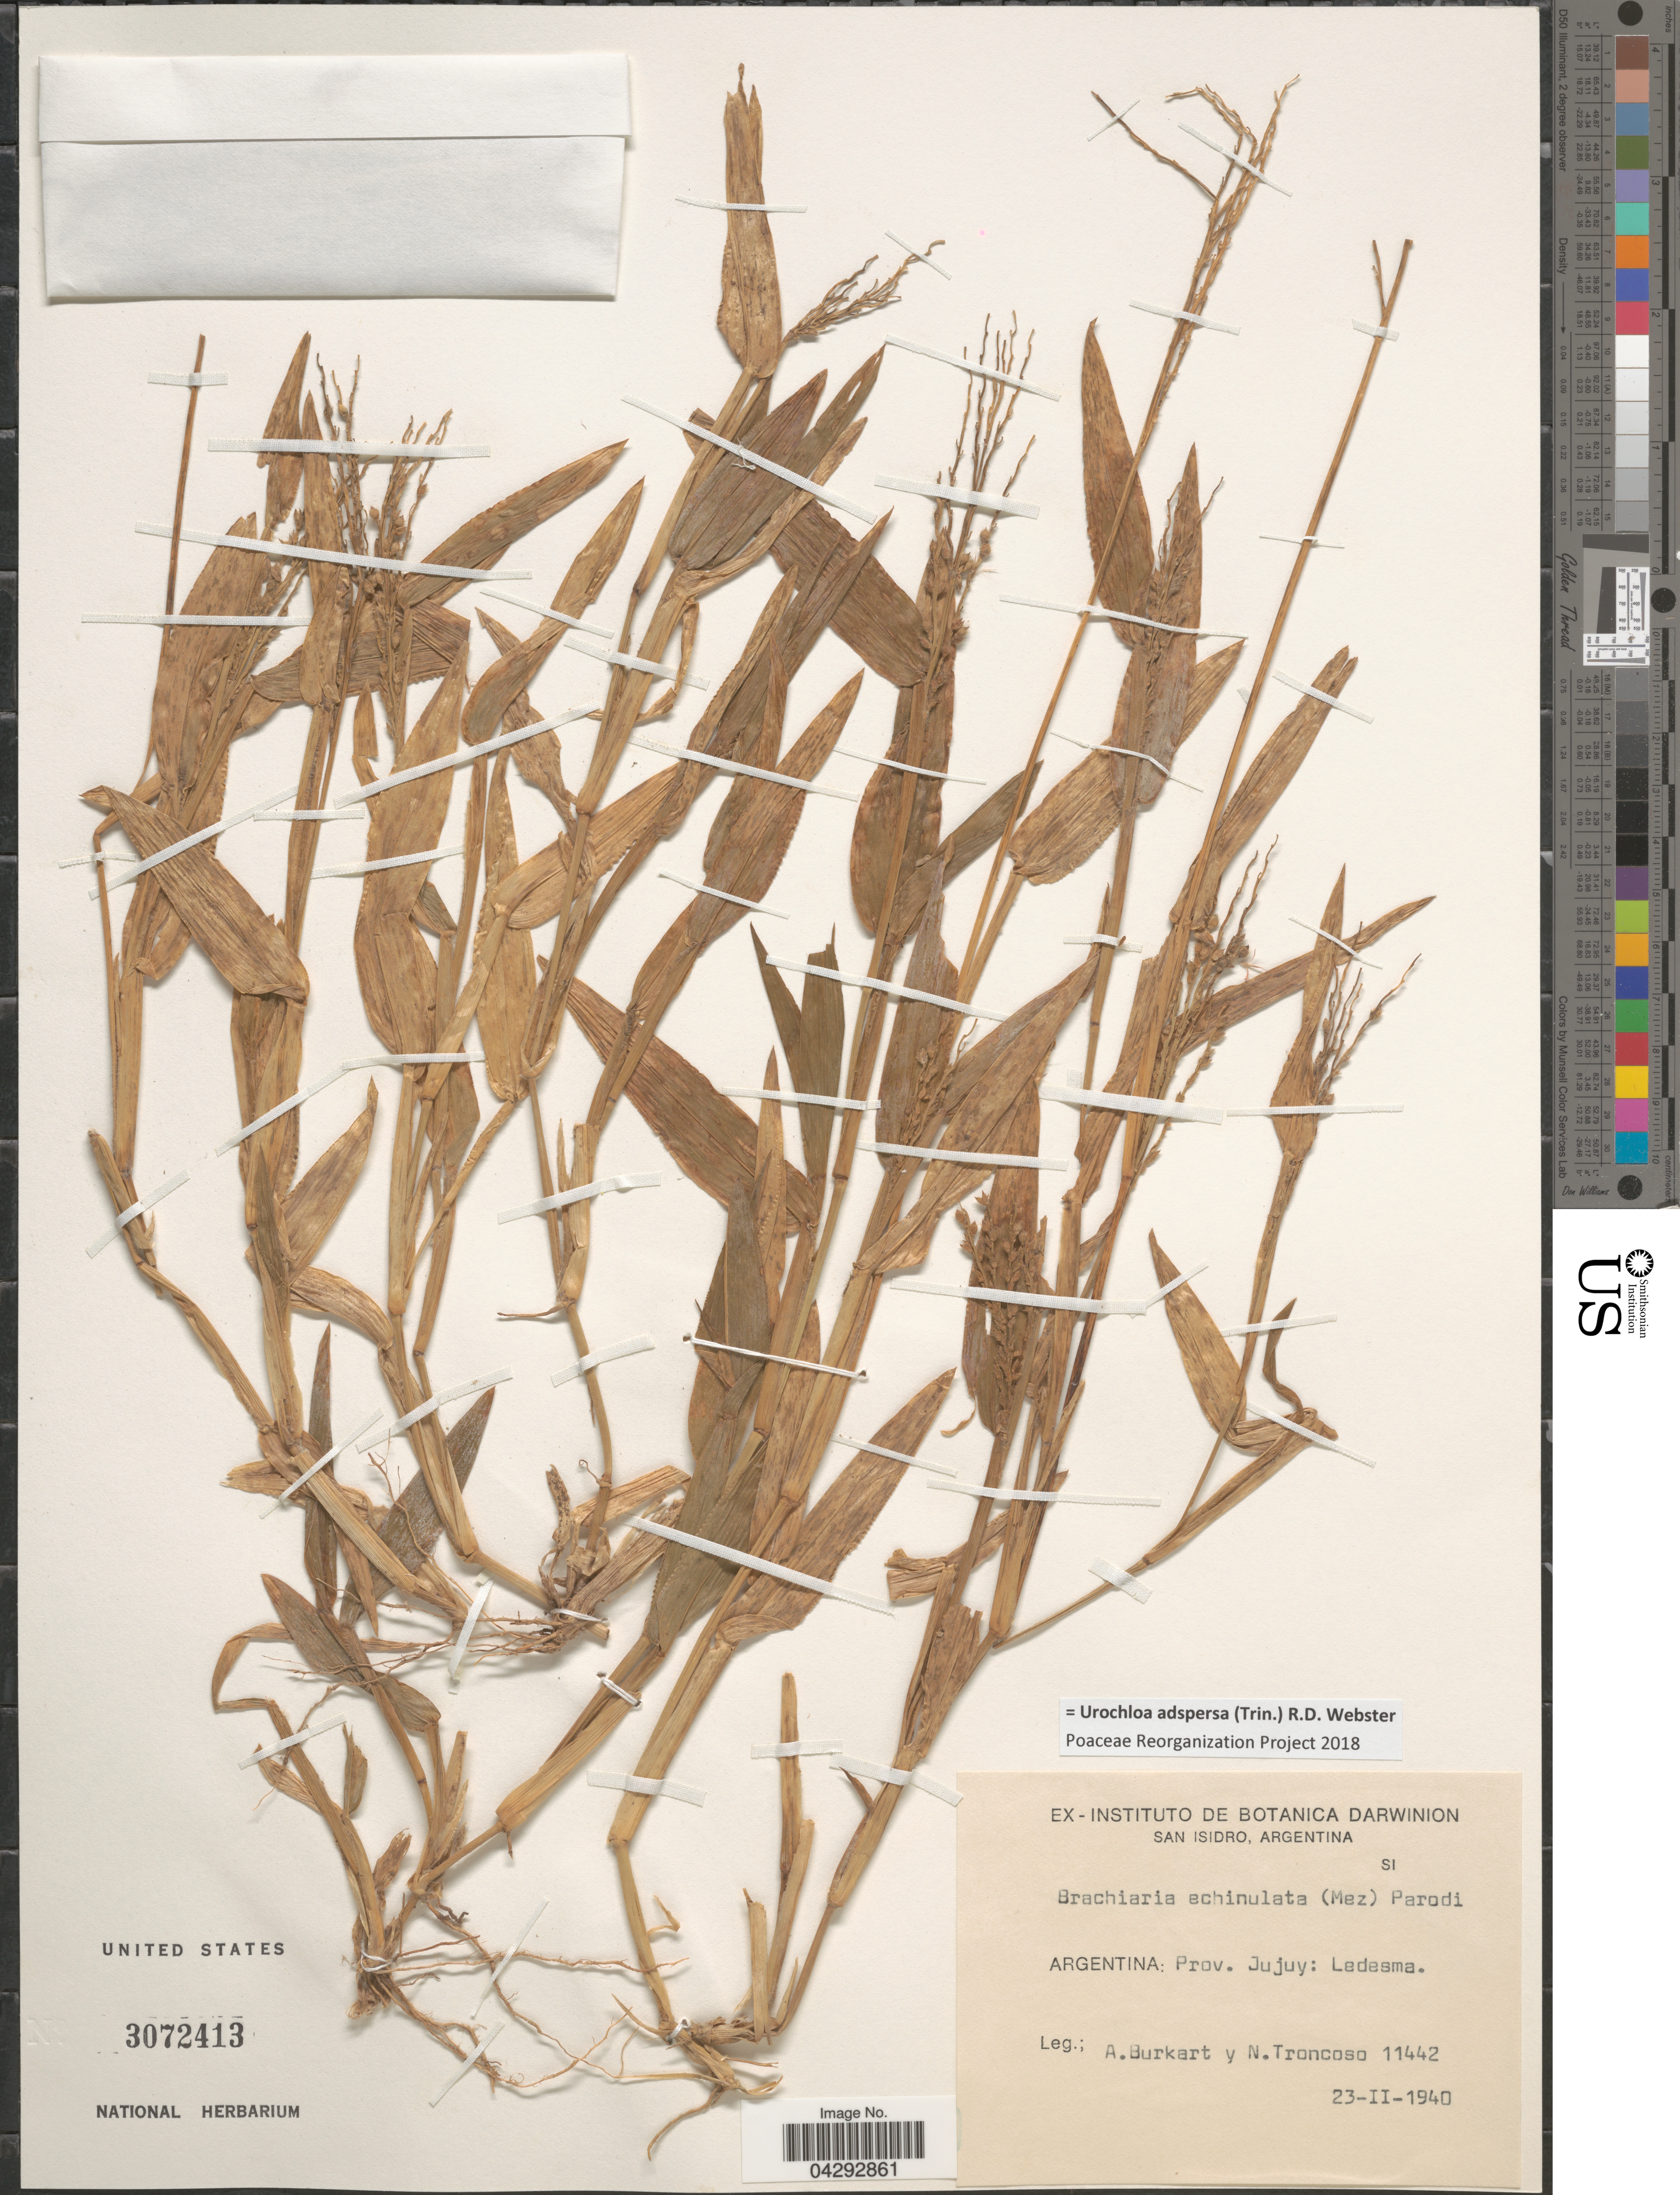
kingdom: Plantae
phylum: Tracheophyta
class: Liliopsida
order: Poales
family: Poaceae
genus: Urochloa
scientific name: Urochloa adspersa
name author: (Trin.) R.D. Webster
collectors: A. E. Burkart & N. Troncoso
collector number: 11442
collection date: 1940-02-23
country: Argentina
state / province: Jujuy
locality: Ledesma.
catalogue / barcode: US 3072413